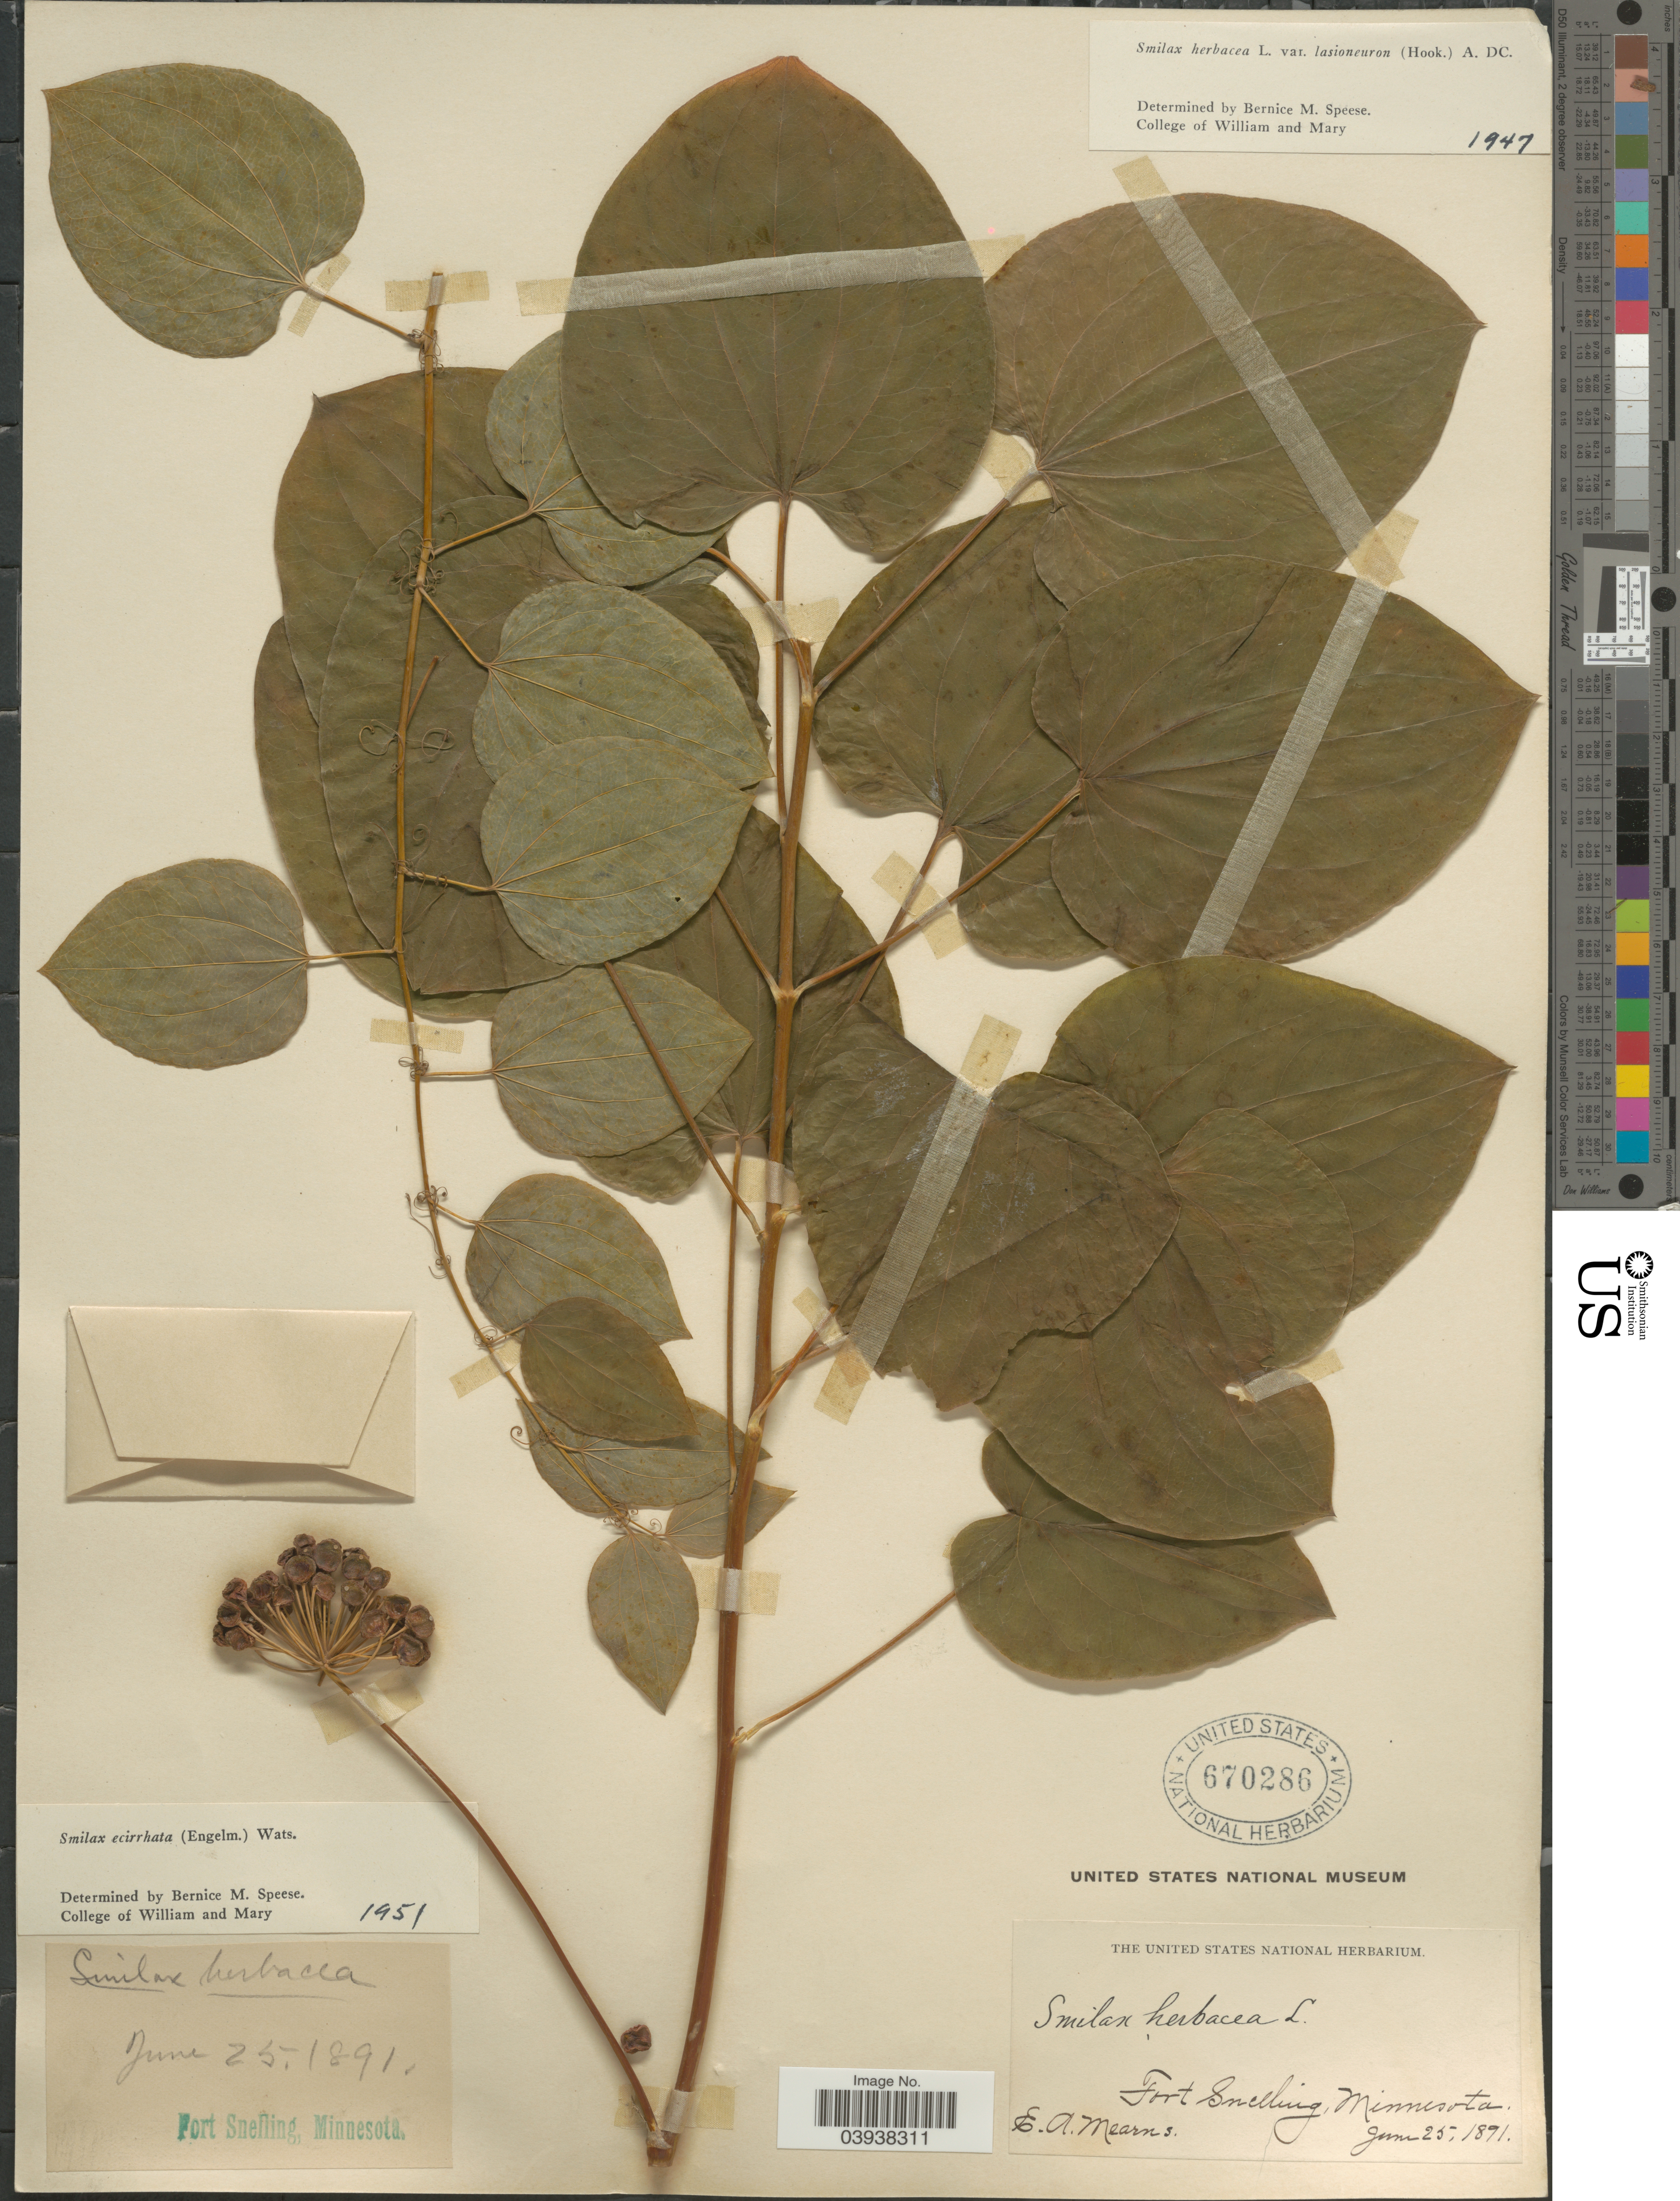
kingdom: Plantae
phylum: Tracheophyta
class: Liliopsida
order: Liliales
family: Smilacaceae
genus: Smilax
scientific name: Smilax ecirrhata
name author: (Engelm. ex Kunth) S. Watson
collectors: E. A. Mearns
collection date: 1891-06-25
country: United States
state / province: Minnesota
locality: Fort Snelling.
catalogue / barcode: US 670286